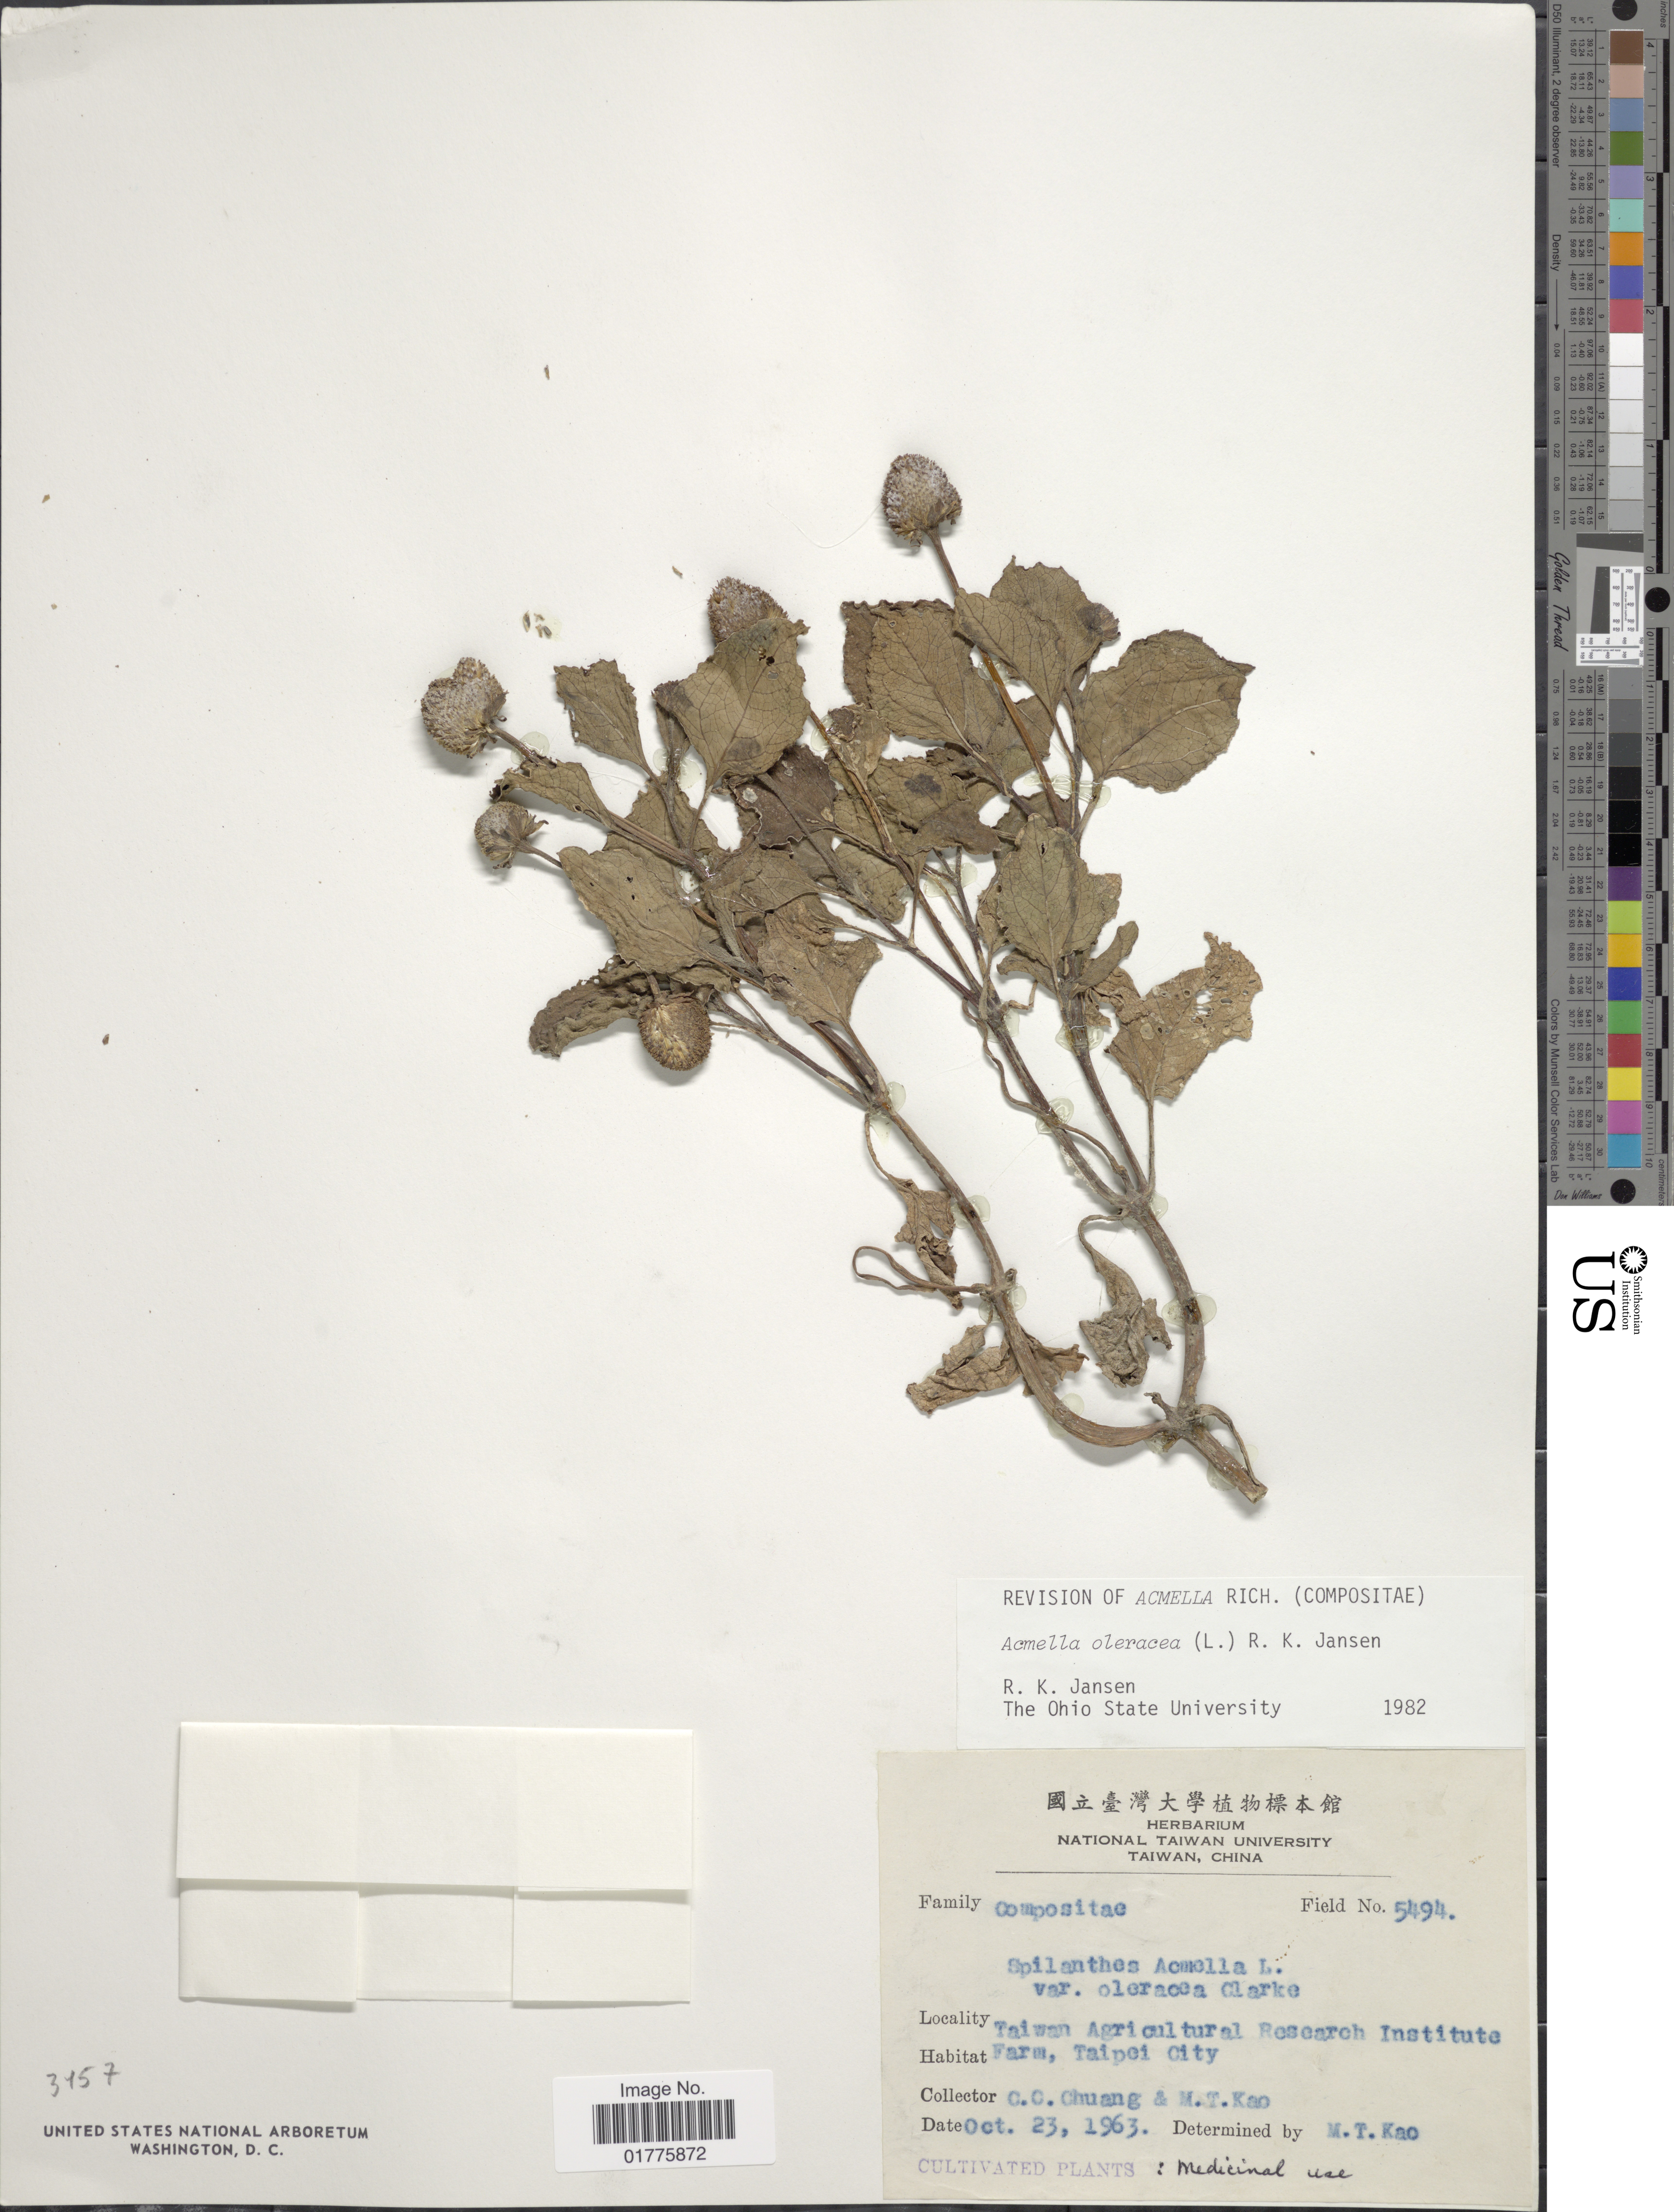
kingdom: Plantae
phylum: Tracheophyta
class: Magnoliopsida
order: Asterales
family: Asteraceae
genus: Acmella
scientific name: Acmella oleracea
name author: (L.) R.K. Jansen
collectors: C. C. Chuang & M. T. Kao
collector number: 5494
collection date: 1963-10-23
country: Taiwan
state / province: Taipei City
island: Taiwan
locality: Taiwan Agricultural Research Institute Farm